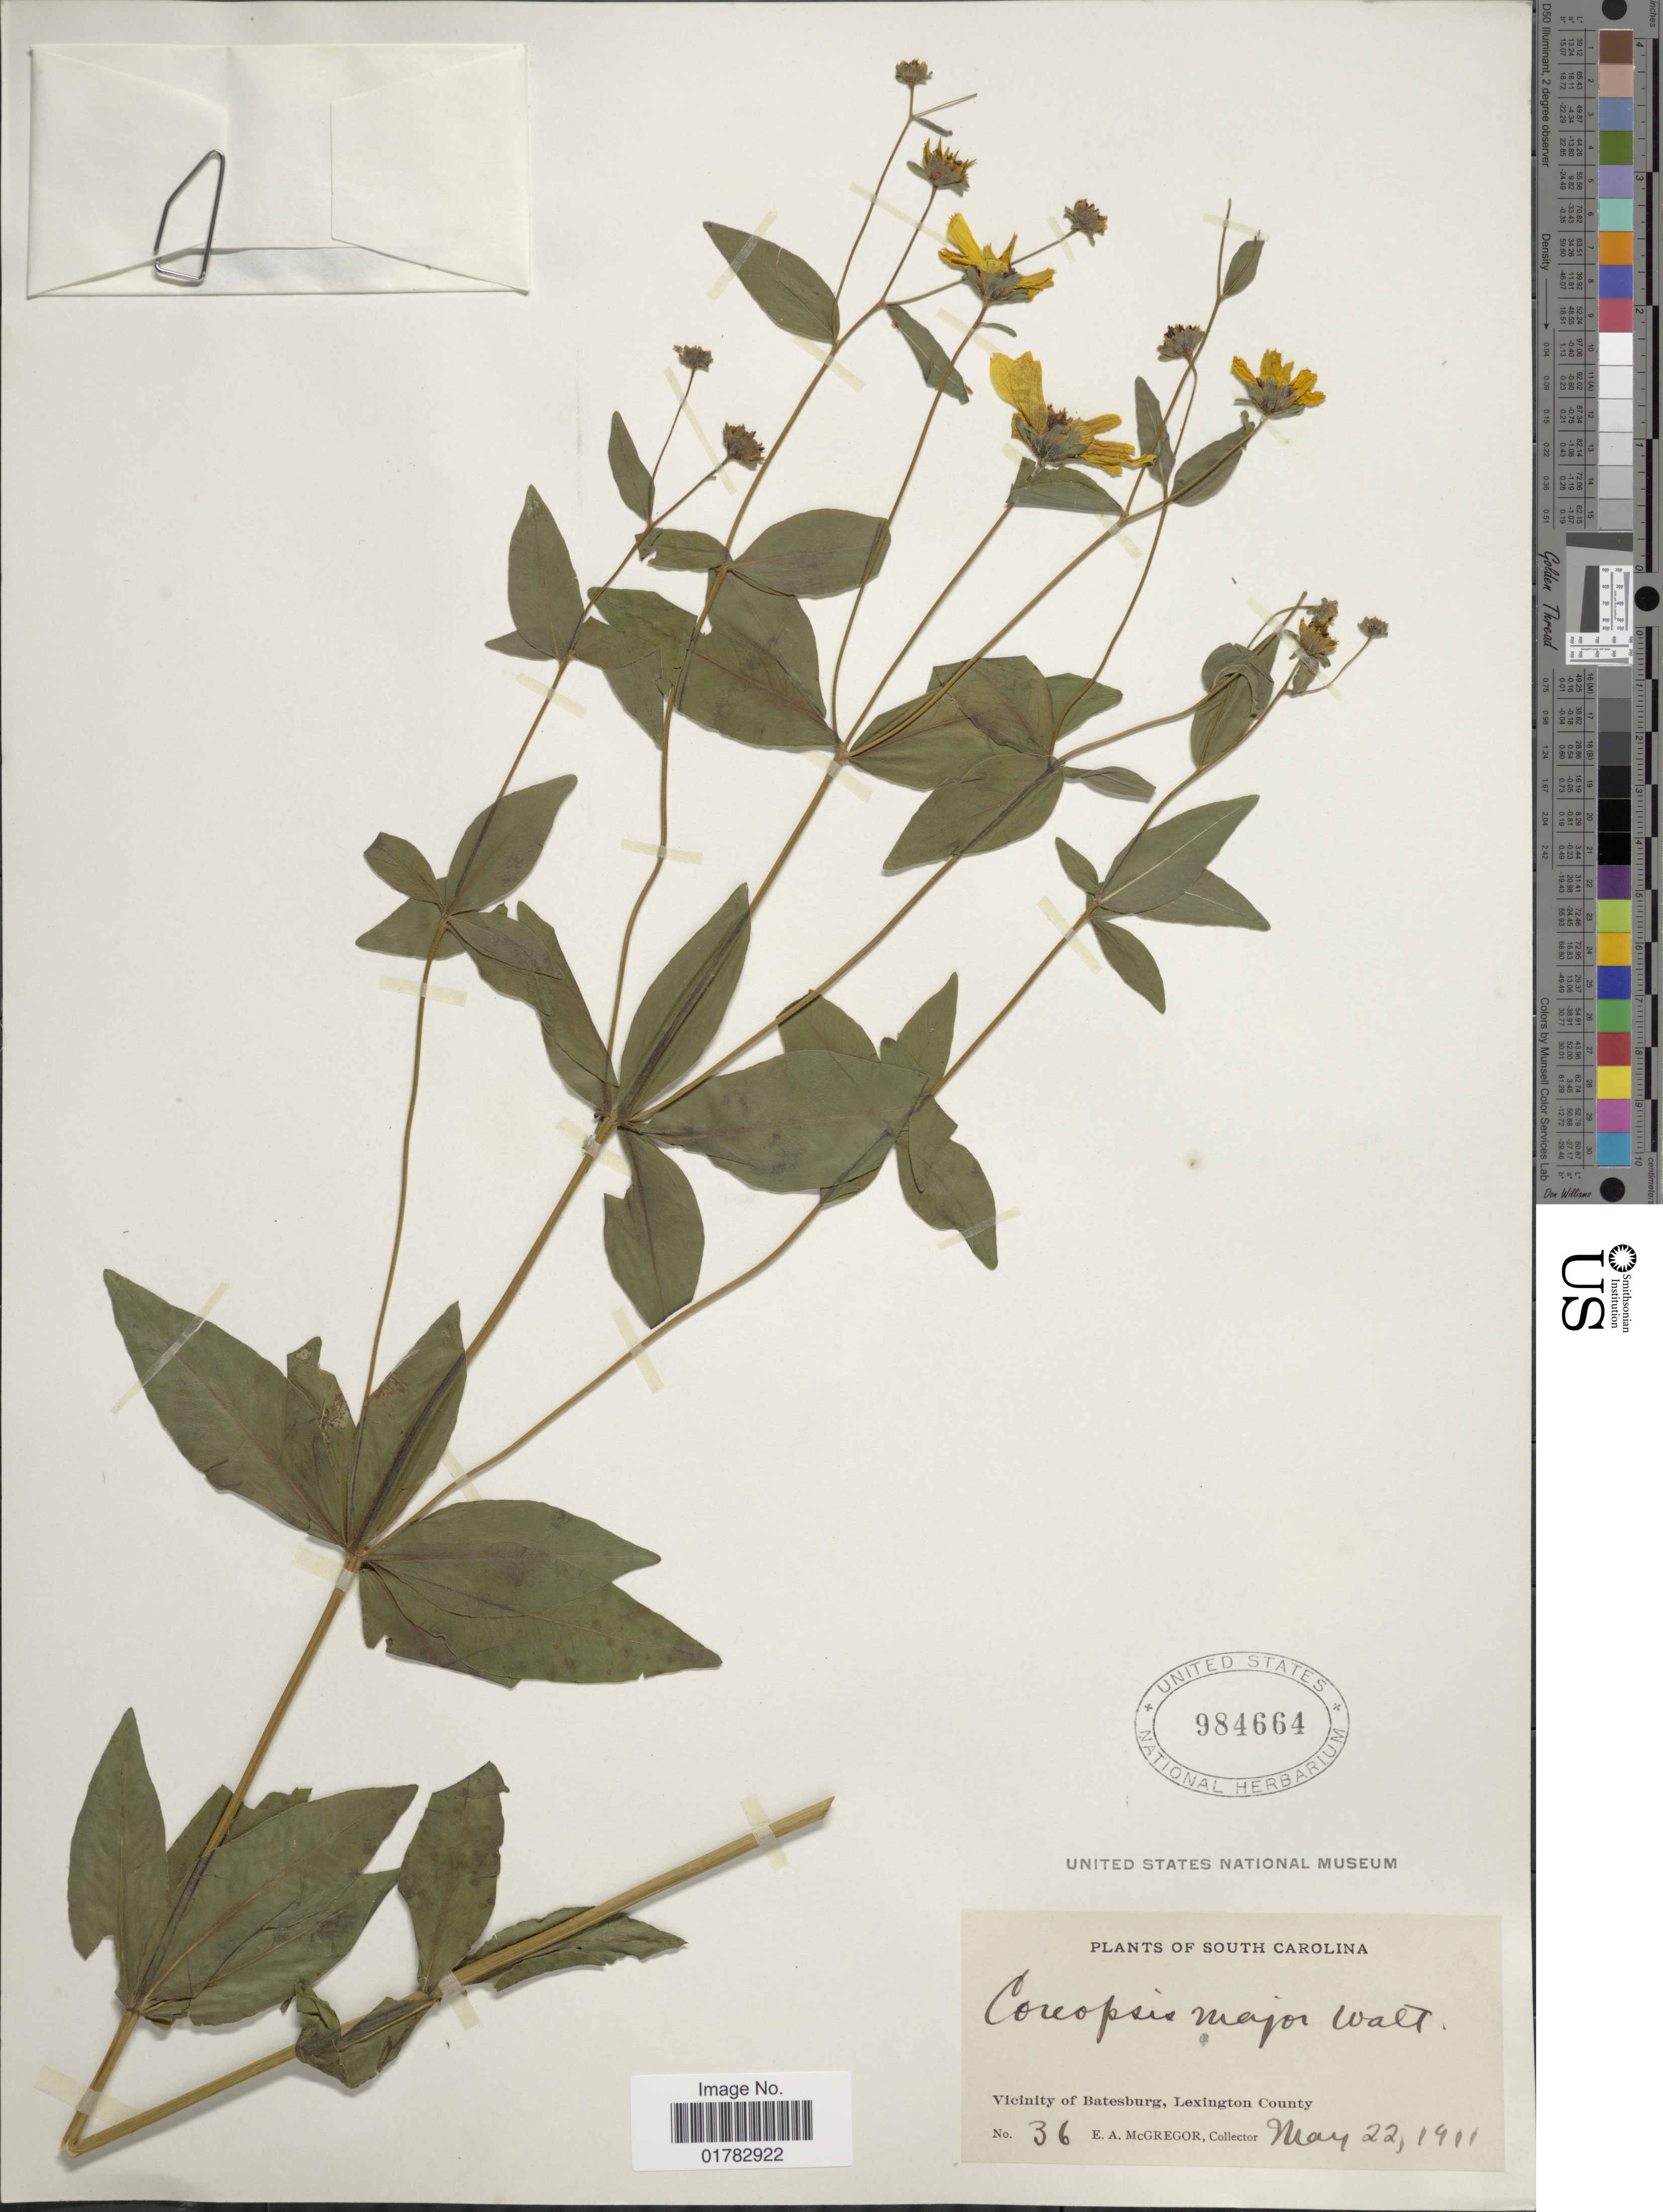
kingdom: Plantae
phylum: Tracheophyta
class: Magnoliopsida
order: Asterales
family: Asteraceae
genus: Coreopsis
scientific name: Coreopsis major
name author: Walter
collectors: E. A. McGregor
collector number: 36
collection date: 1911-05-22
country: United States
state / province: South Carolina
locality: Vicinity of Batesburg, Lexington County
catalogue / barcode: US 984664